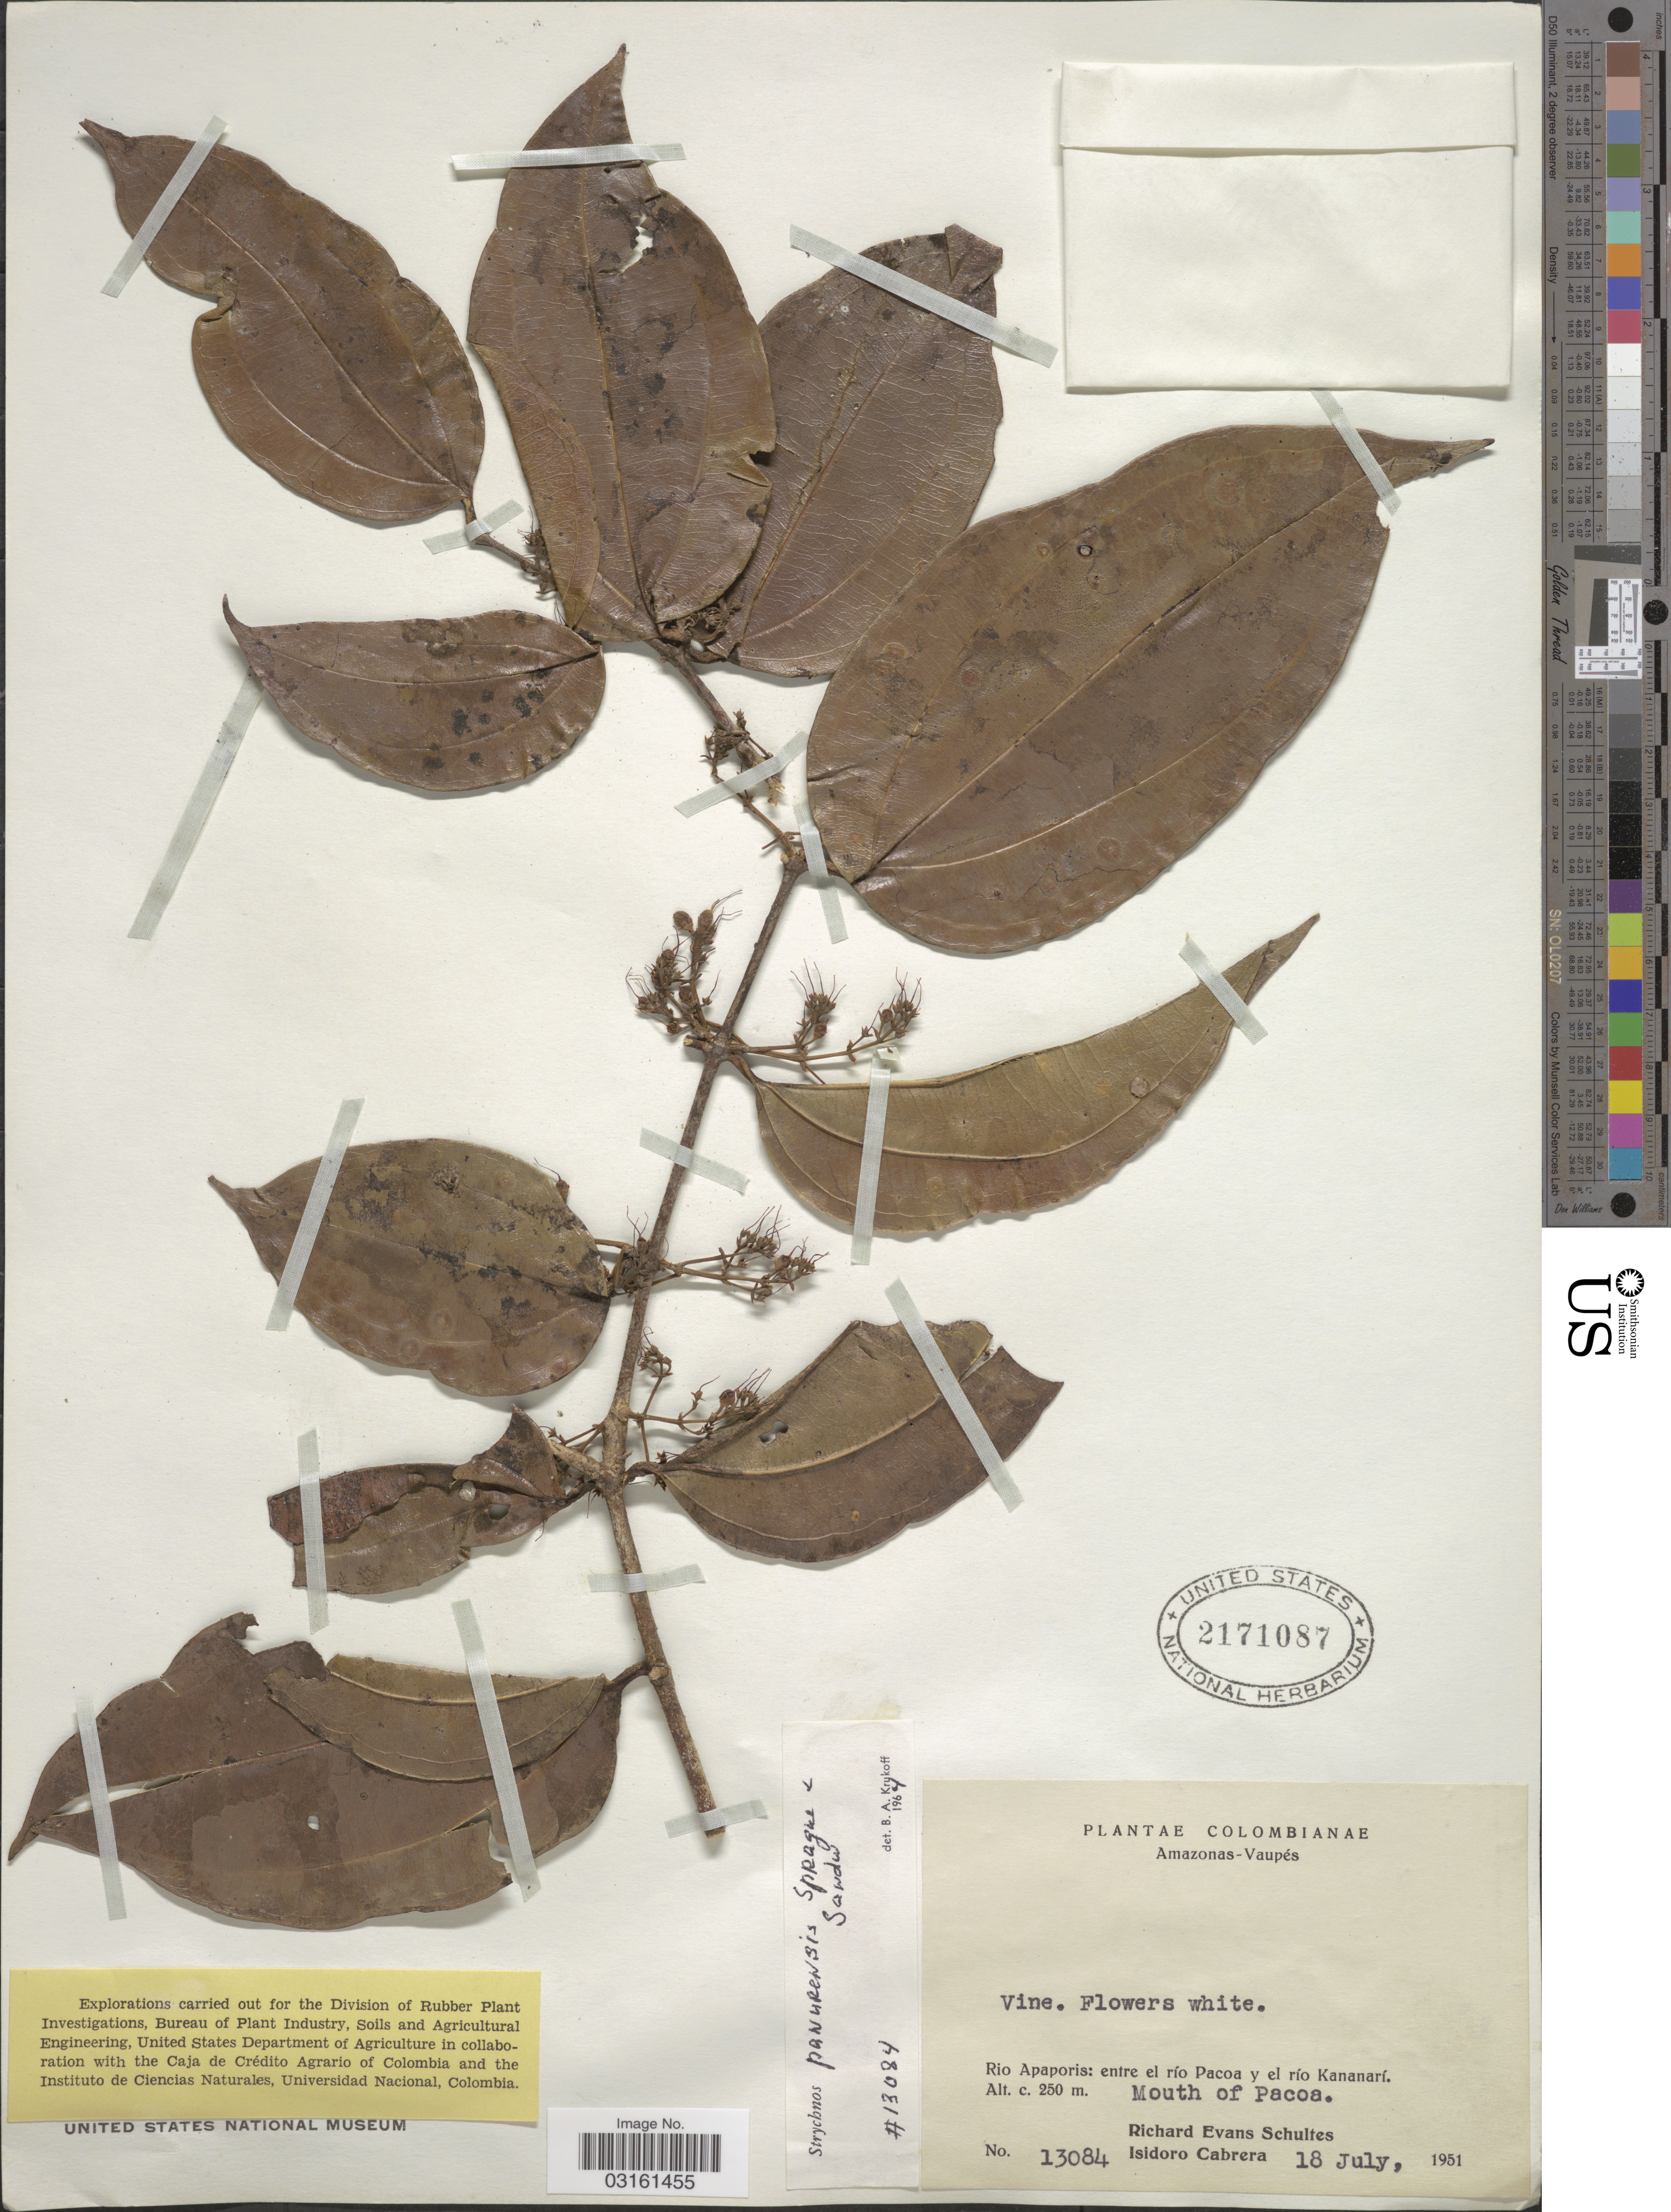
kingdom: Plantae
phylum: Tracheophyta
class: Magnoliopsida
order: Gentianales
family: Loganiaceae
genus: Strychnos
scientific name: Strychnos panurensis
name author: Sprague & Sandwith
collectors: R. E. Schultes & I. Cabrera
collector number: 13084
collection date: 1951-07-18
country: Colombia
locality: Amazonas-Vaupés, Rio Apaporis: entre el río Pacoa y el río Kananarí. Mouth of Pacoa.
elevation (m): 250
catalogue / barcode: US 2171087